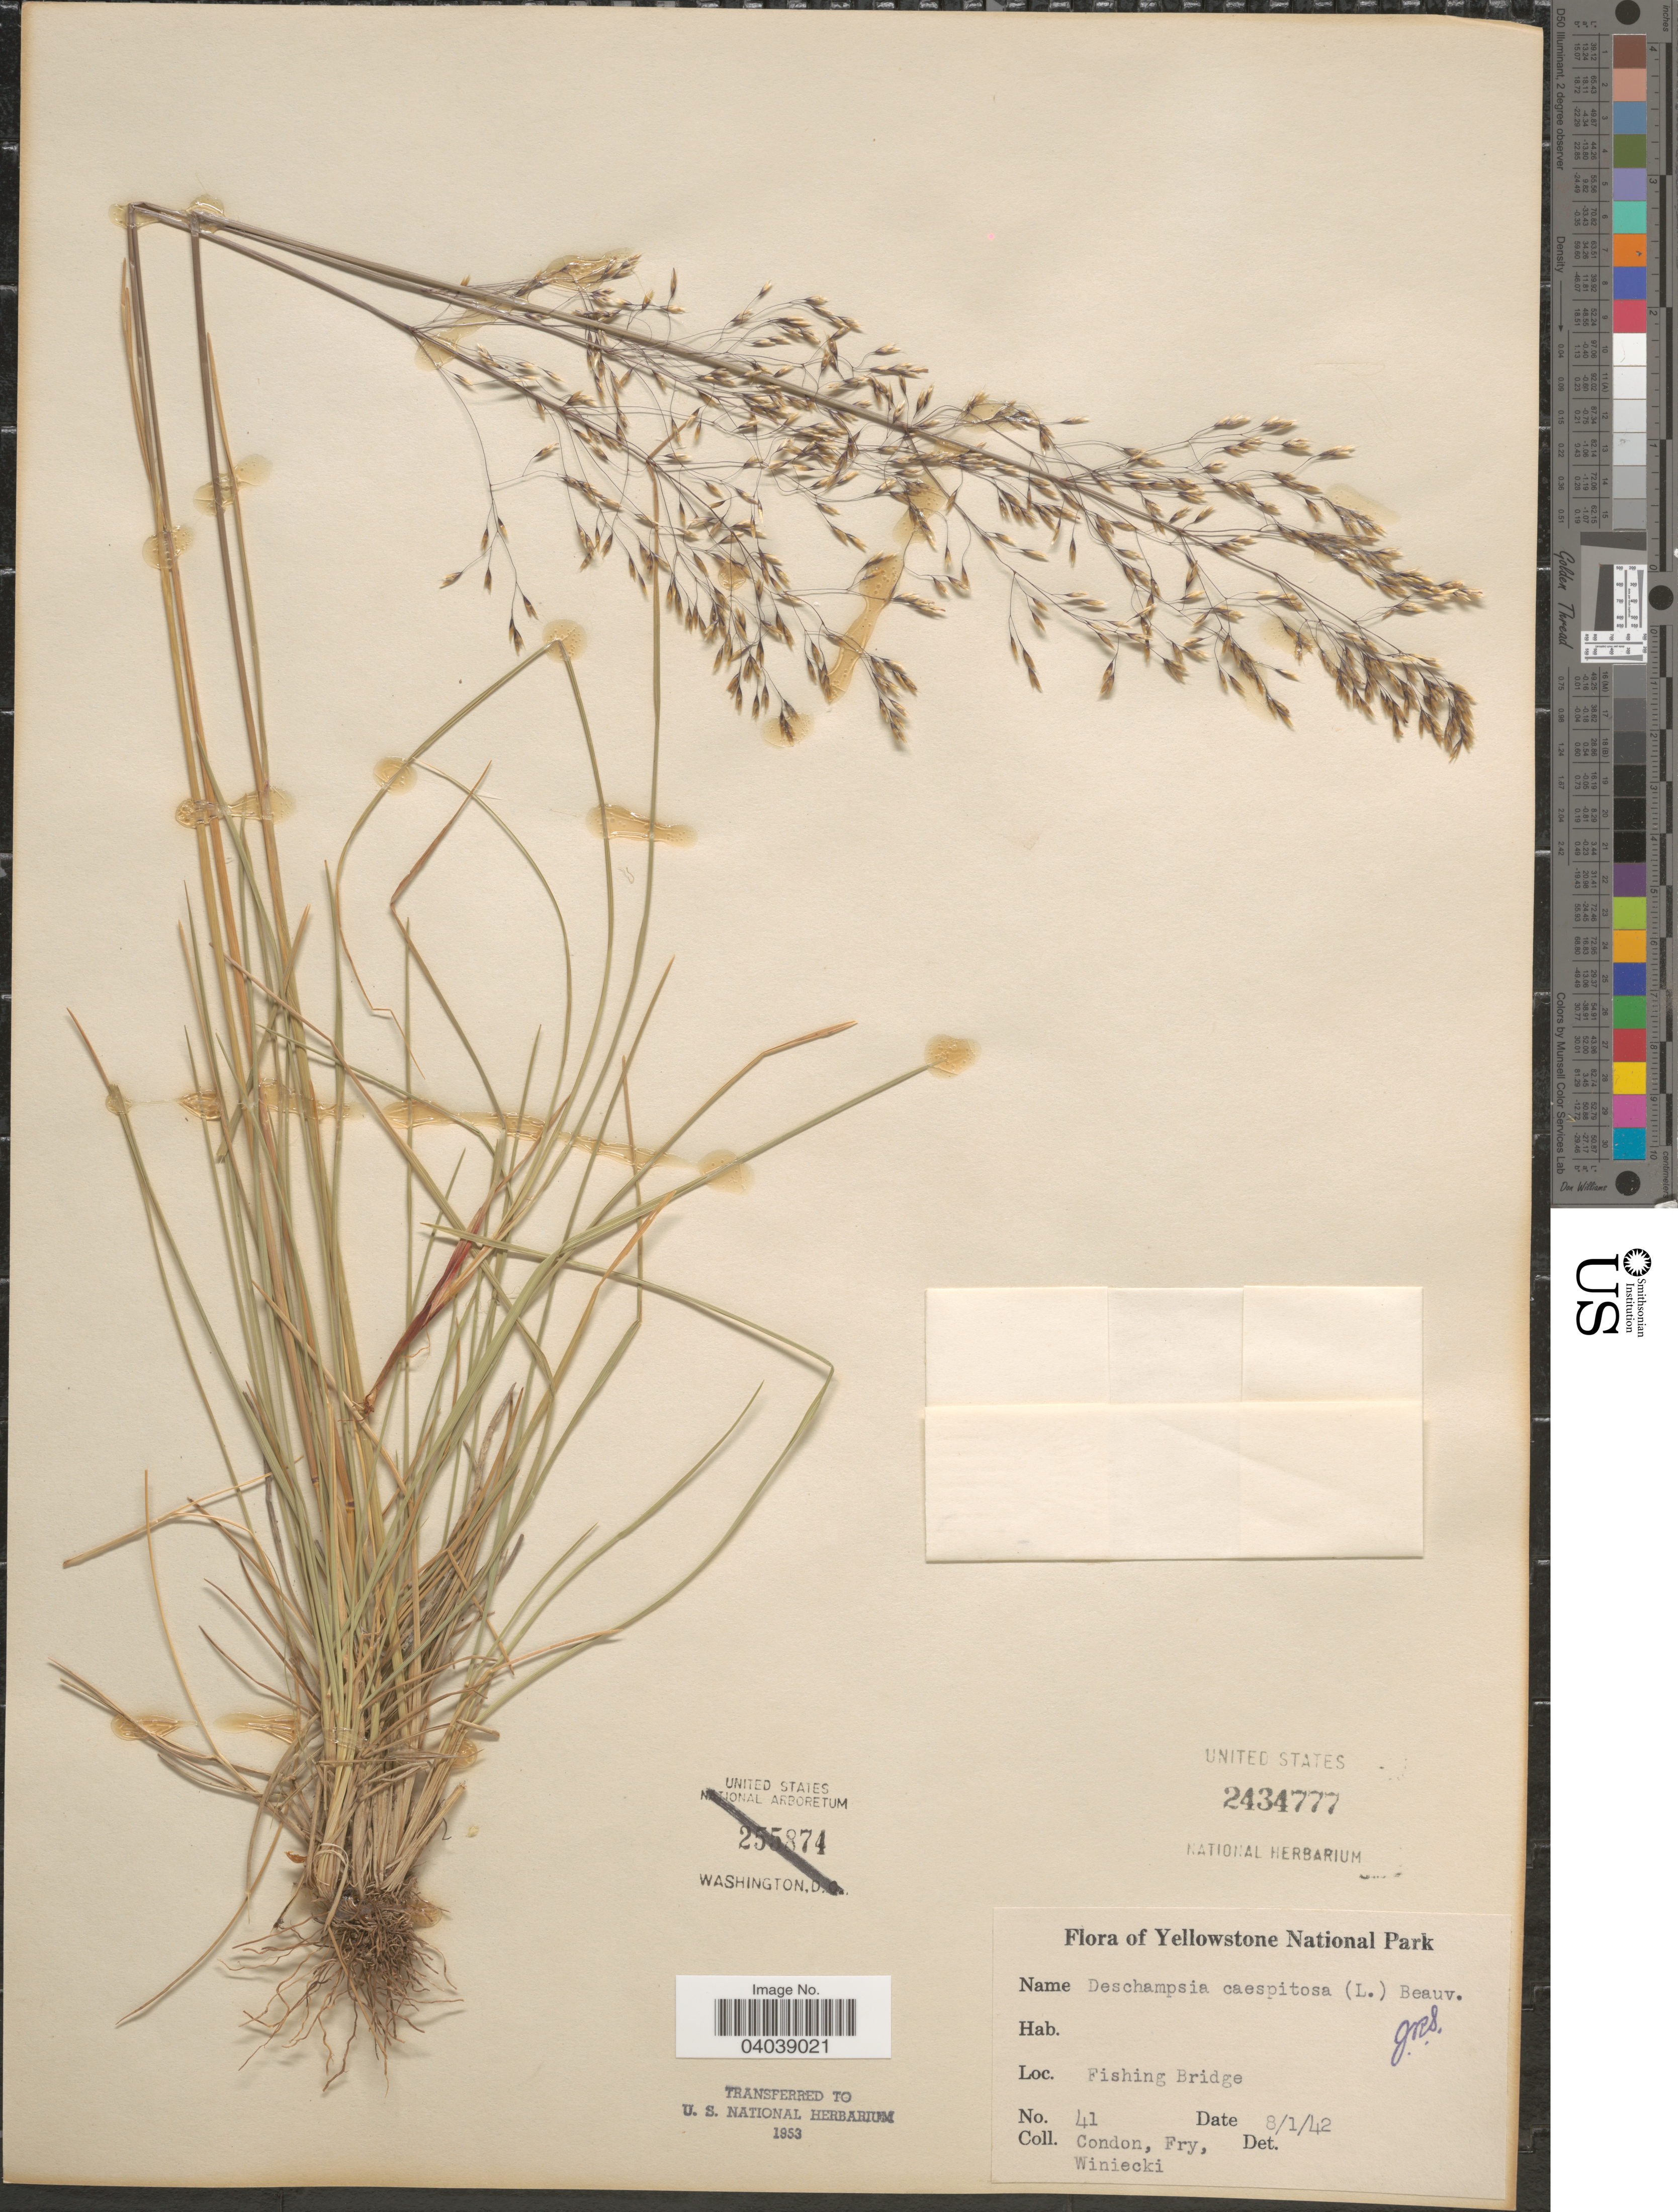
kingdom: Plantae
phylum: Tracheophyta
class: Liliopsida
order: Poales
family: Poaceae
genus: Deschampsia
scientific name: Deschampsia cespitosa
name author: (L.) P. Beauv.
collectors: Condon, -. Fry & Winiecki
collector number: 41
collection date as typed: Transcribed d/m/y: 1/8/42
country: United States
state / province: Wyoming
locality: Yellowstone National Park. Fishing Bridge.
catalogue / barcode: US 2434777